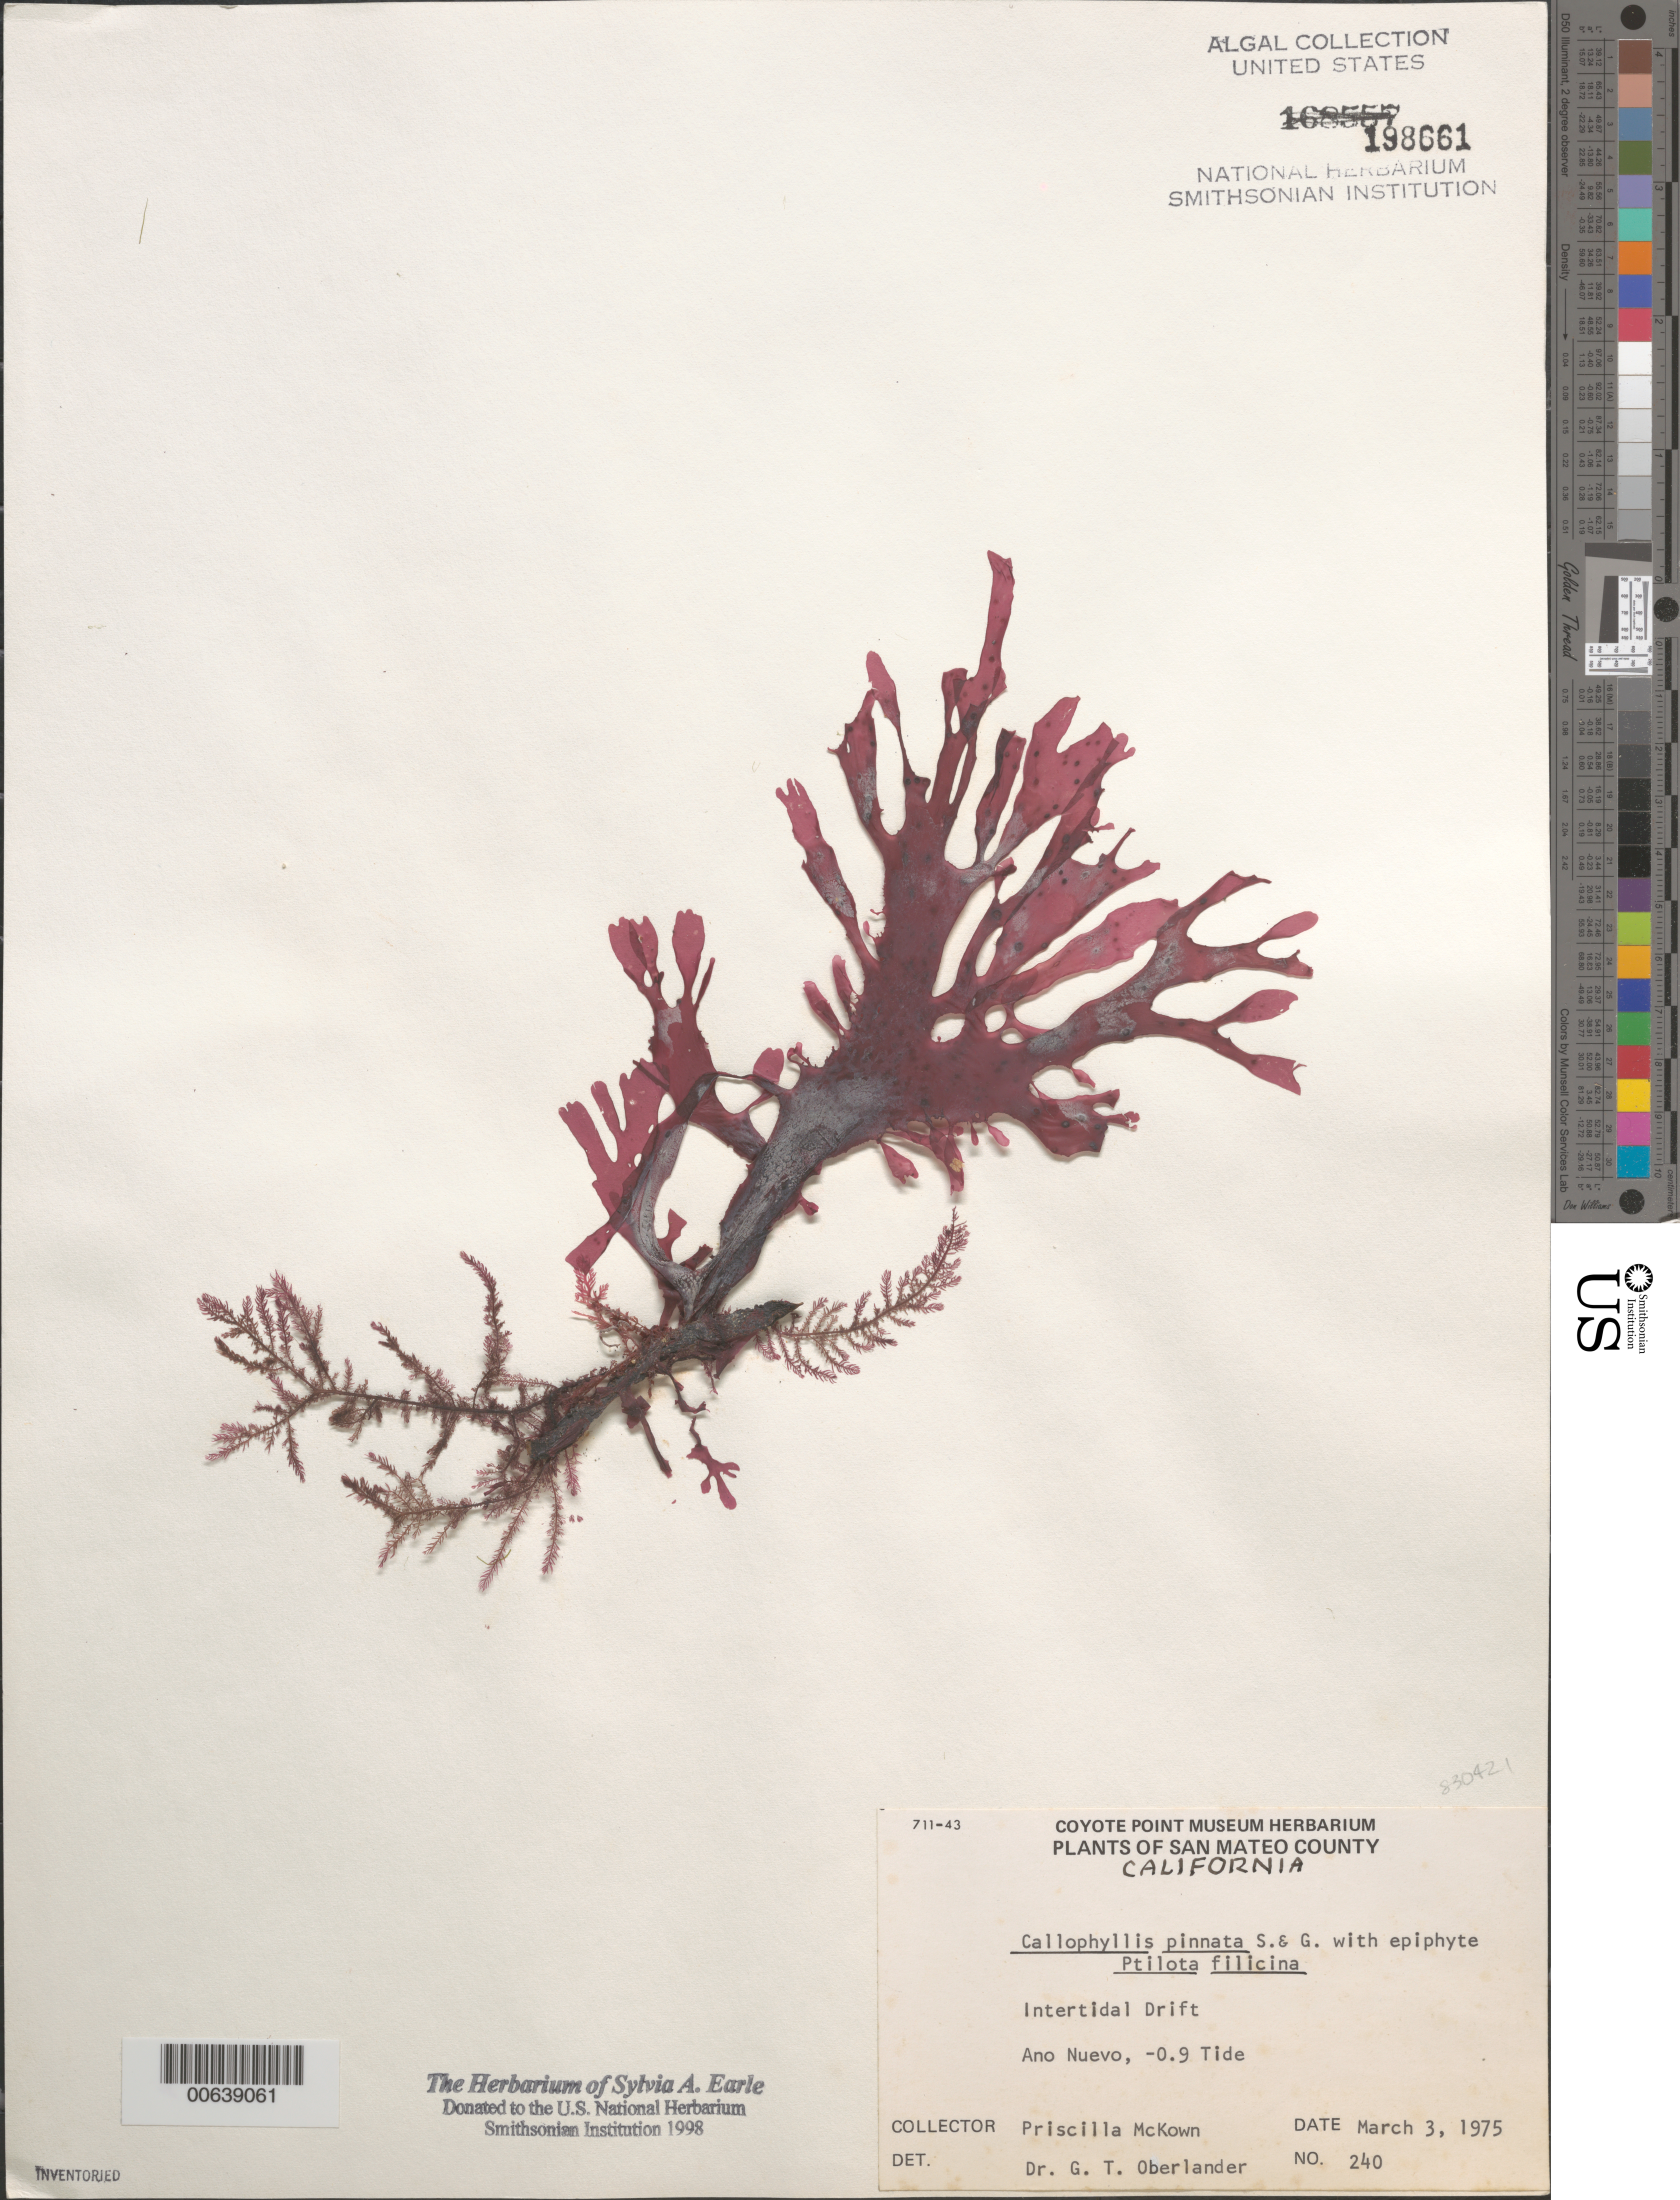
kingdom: Plantae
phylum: Rhodophyta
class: Florideophyceae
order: Gigartinales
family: Kallymeniaceae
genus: Callophyllis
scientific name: Callophyllis pinnata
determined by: Oberlander, G. T.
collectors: P. McKown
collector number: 240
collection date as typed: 03 Mar 1975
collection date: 1975-03-03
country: United States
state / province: California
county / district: San Mateo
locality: Ano Nuevo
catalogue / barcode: US 198661